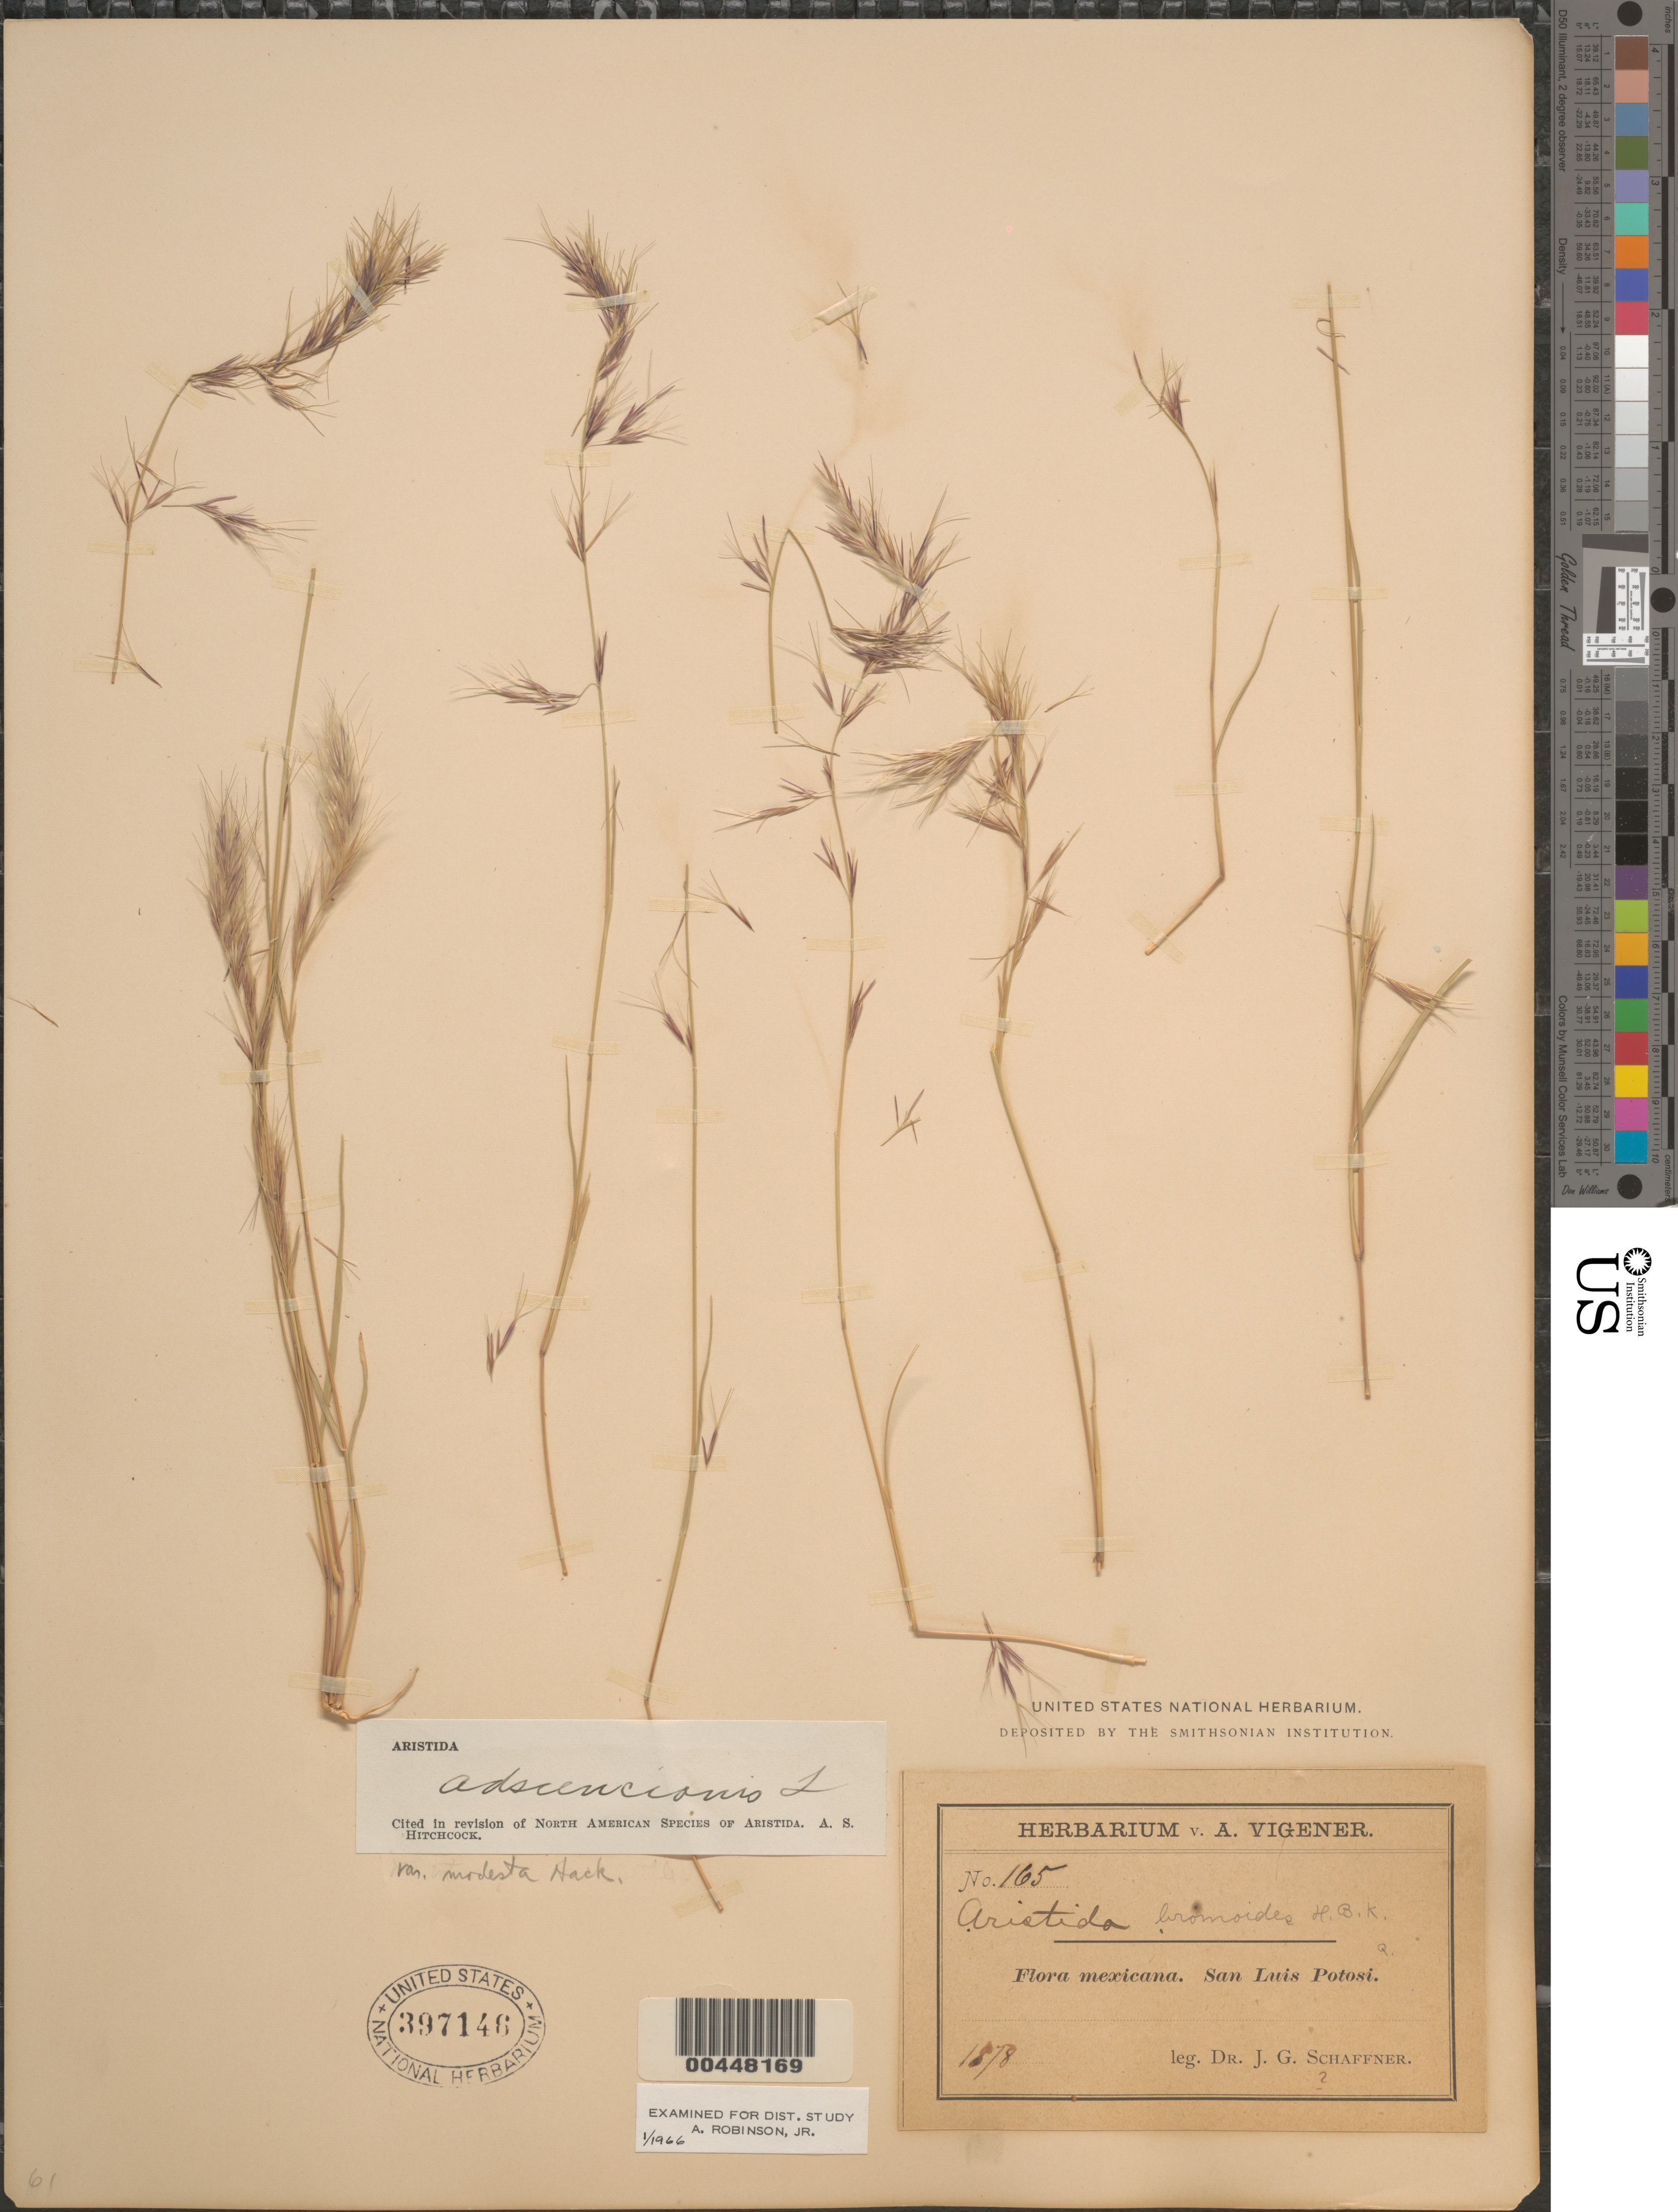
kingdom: Plantae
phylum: Tracheophyta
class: Liliopsida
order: Poales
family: Poaceae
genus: Aristida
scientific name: Aristida adscensionis var. modesta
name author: Hack. in Stuck.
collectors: J. G. Schaffner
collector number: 165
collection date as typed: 1878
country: Mexico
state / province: San Luis Potosi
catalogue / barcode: US 397146